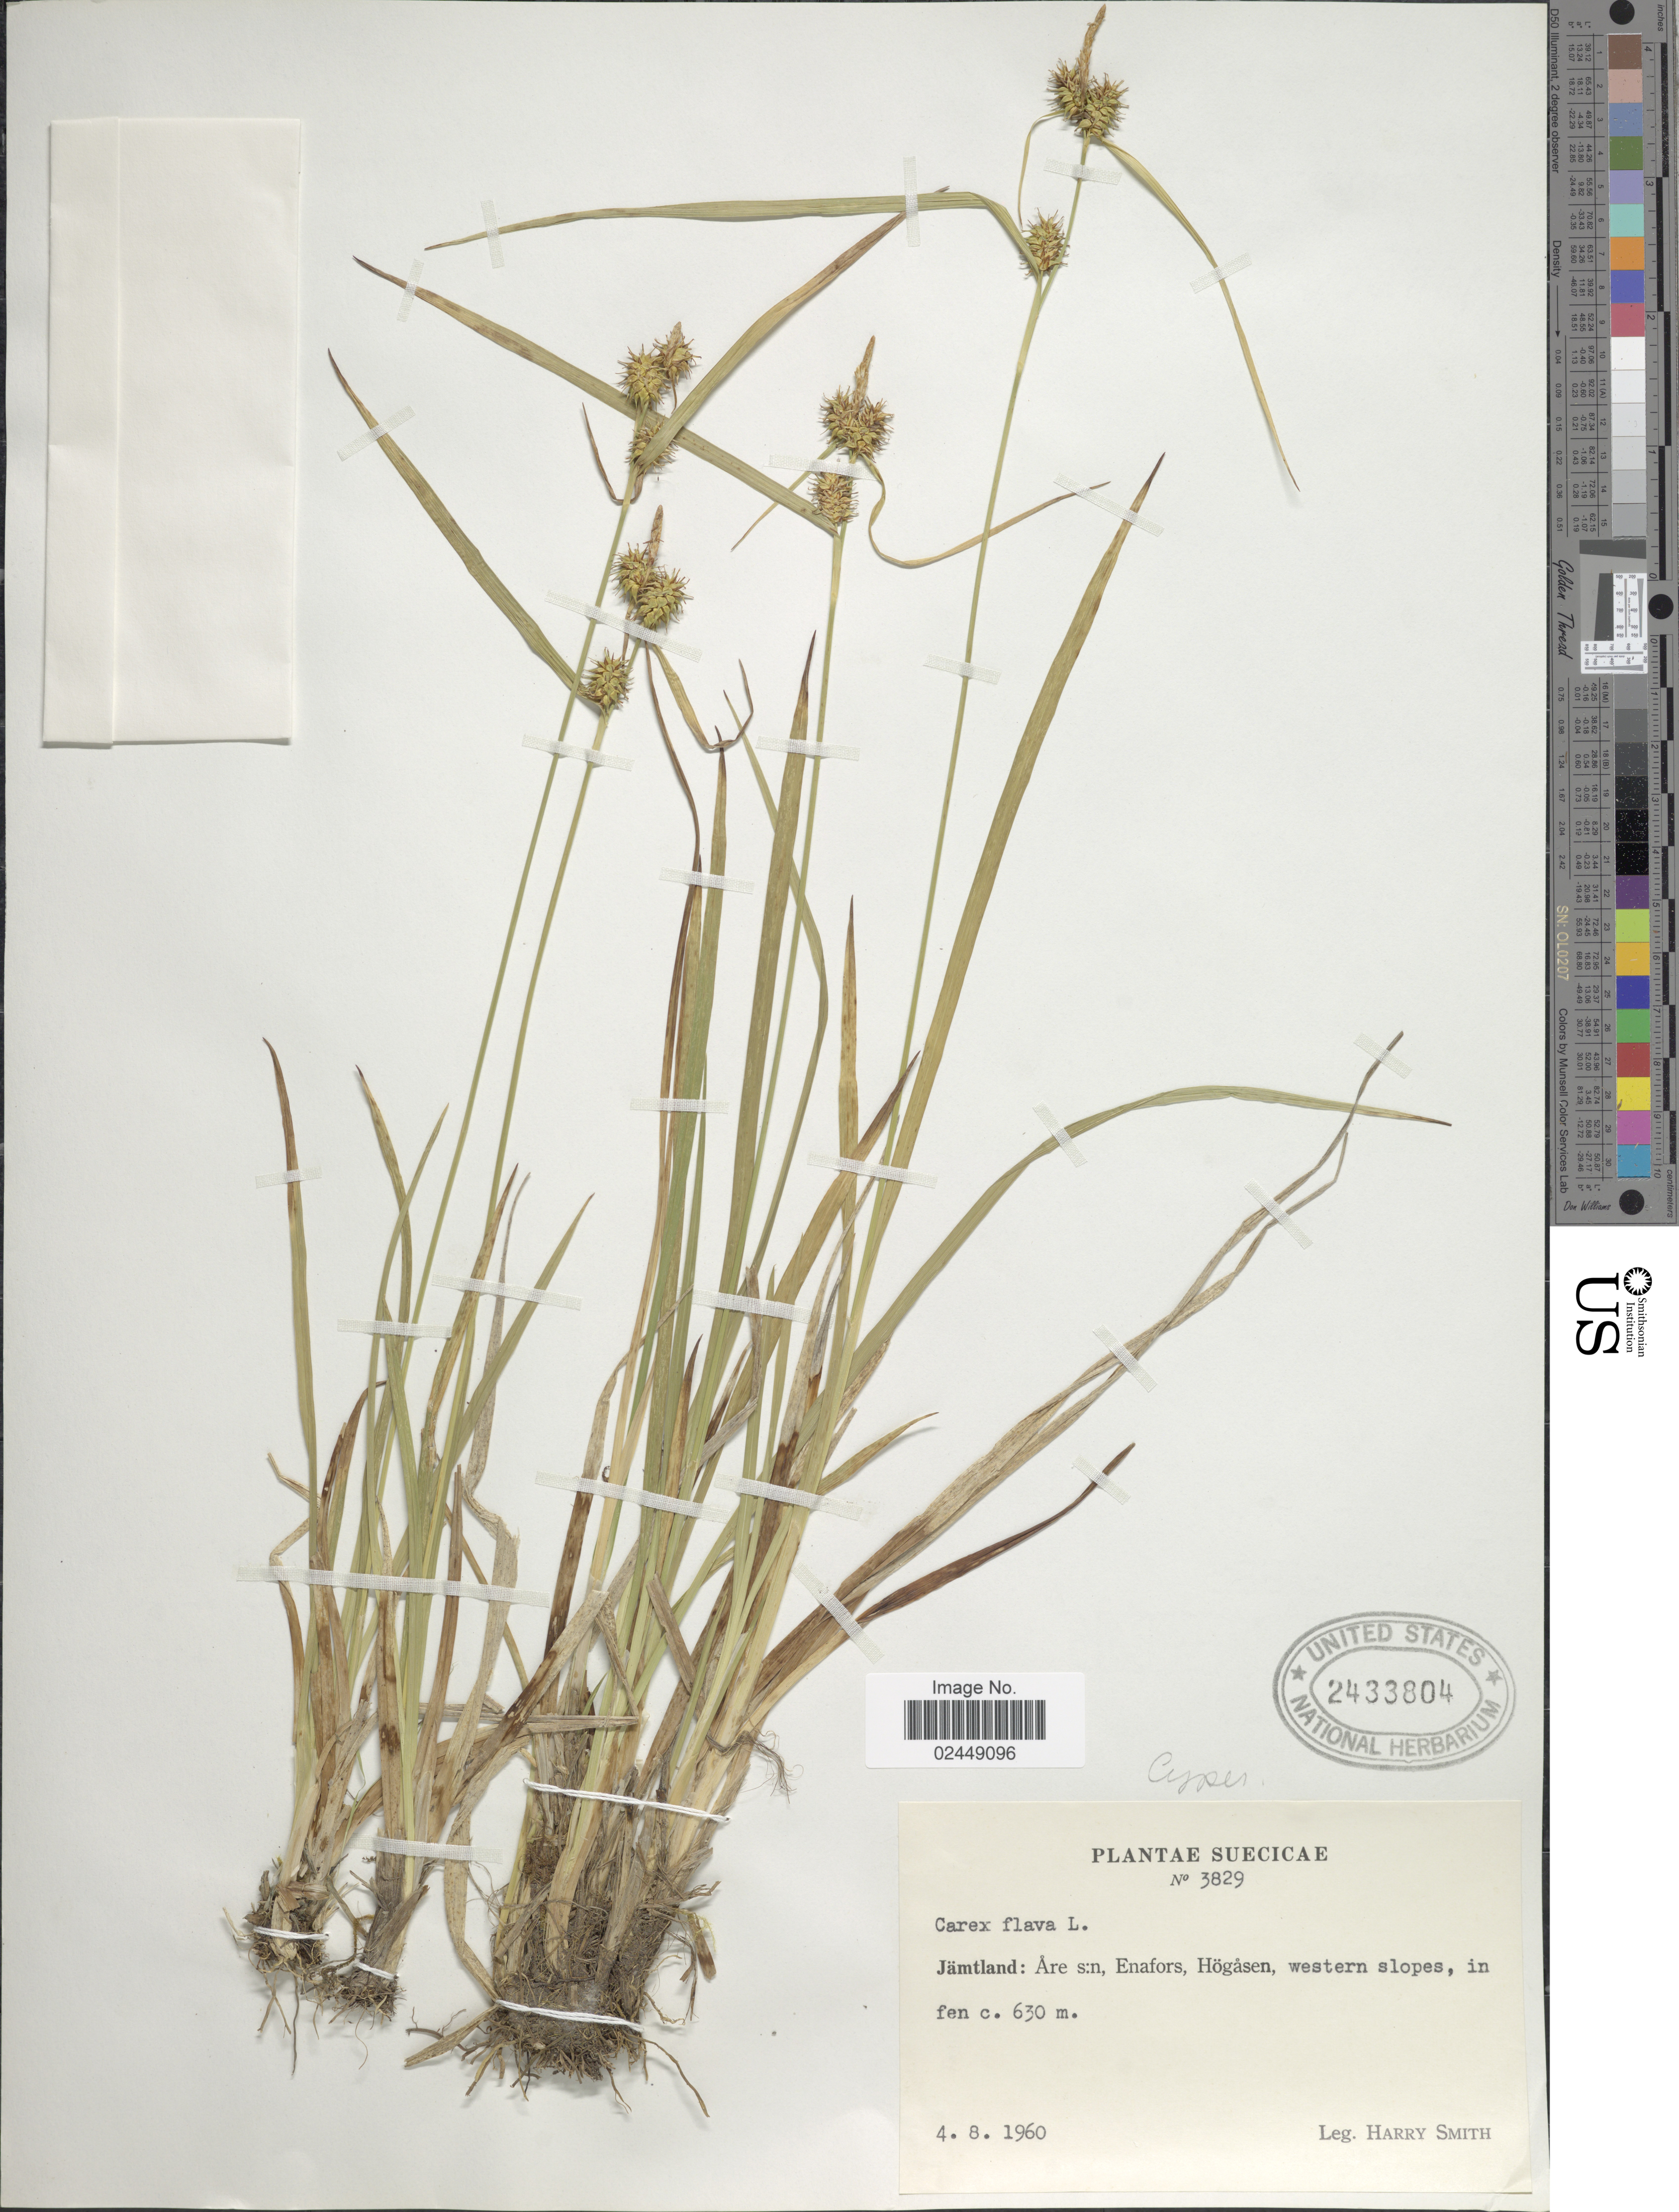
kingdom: Plantae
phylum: Tracheophyta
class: Liliopsida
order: Poales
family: Cyperaceae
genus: Carex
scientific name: Carex flava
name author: L.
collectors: H. Smith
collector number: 3829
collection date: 1960-08-04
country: Sweden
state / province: Jämtland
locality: Jämland: Åre s:n, Enafors, Högåsn,western slopes, in fen. Suecicae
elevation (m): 630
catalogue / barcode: US 2433804